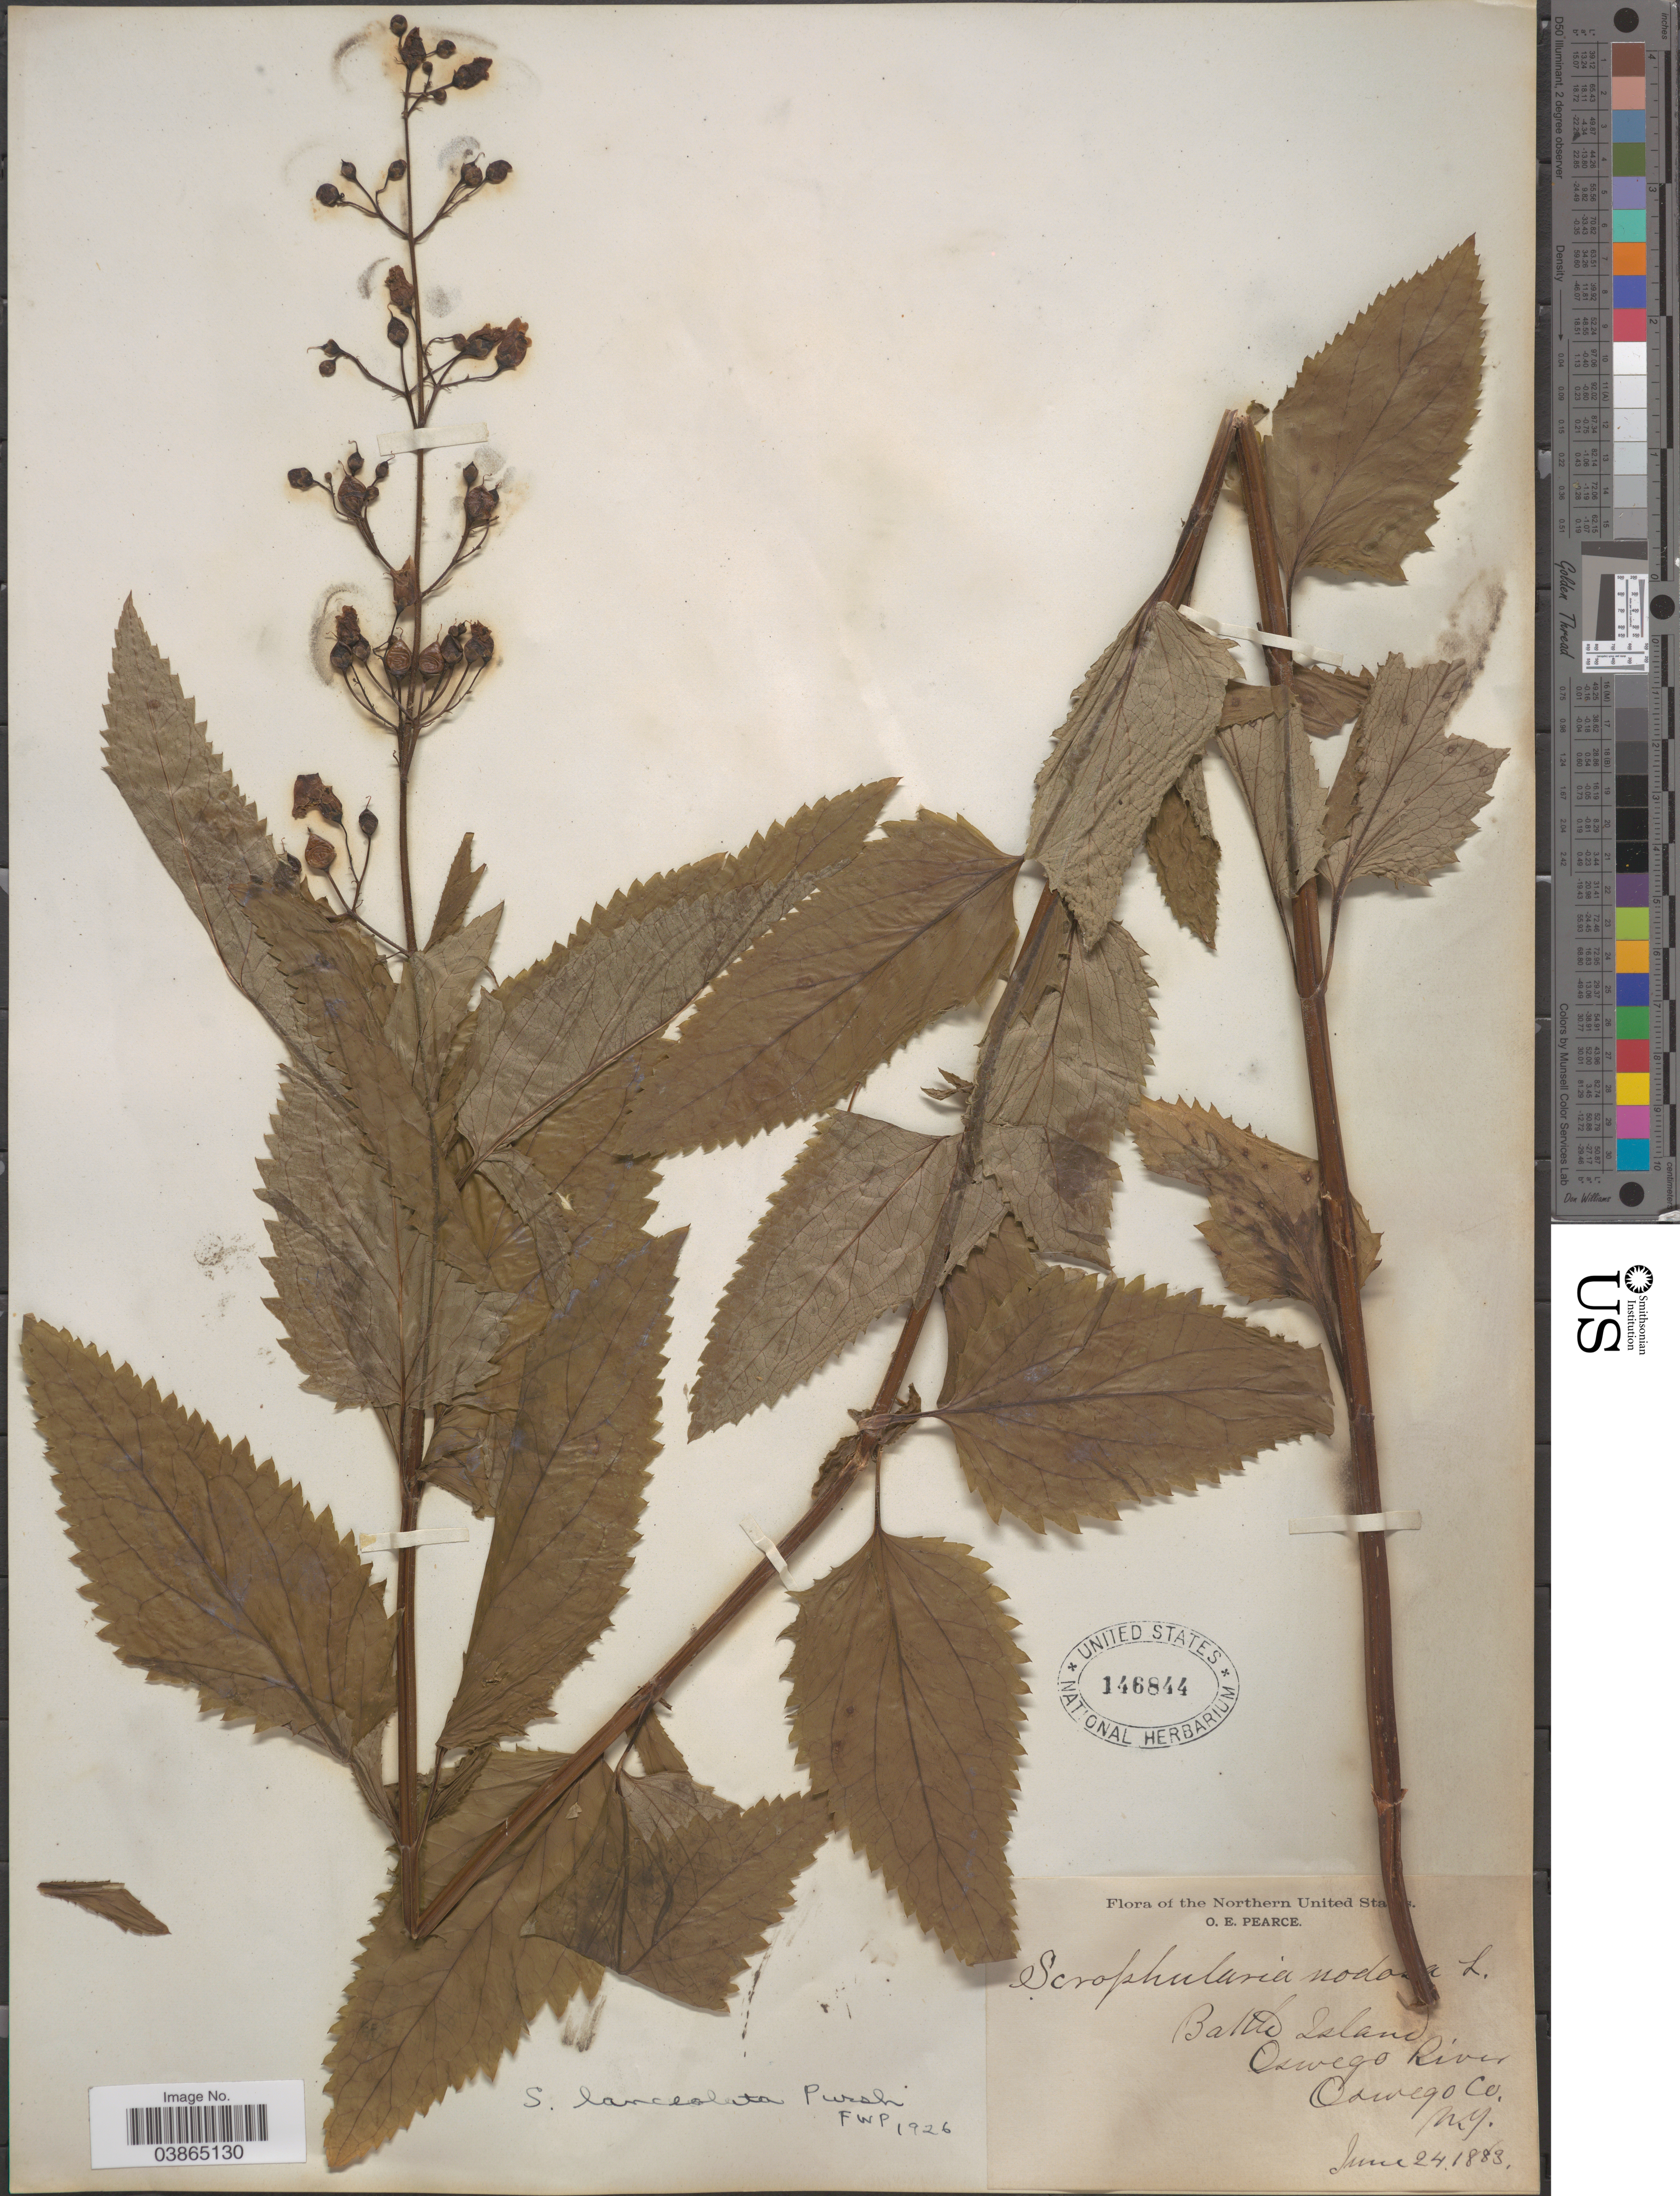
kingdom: Plantae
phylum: Tracheophyta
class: Magnoliopsida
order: Lamiales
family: Scrophulariaceae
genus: Scrophularia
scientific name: Scrophularia lanceolata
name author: Pursh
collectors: O. E. Pearce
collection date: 1883-06-24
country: United States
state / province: New York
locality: The Northern United States. Battle Island. Oswego River. Oswego Co.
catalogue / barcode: US 146844